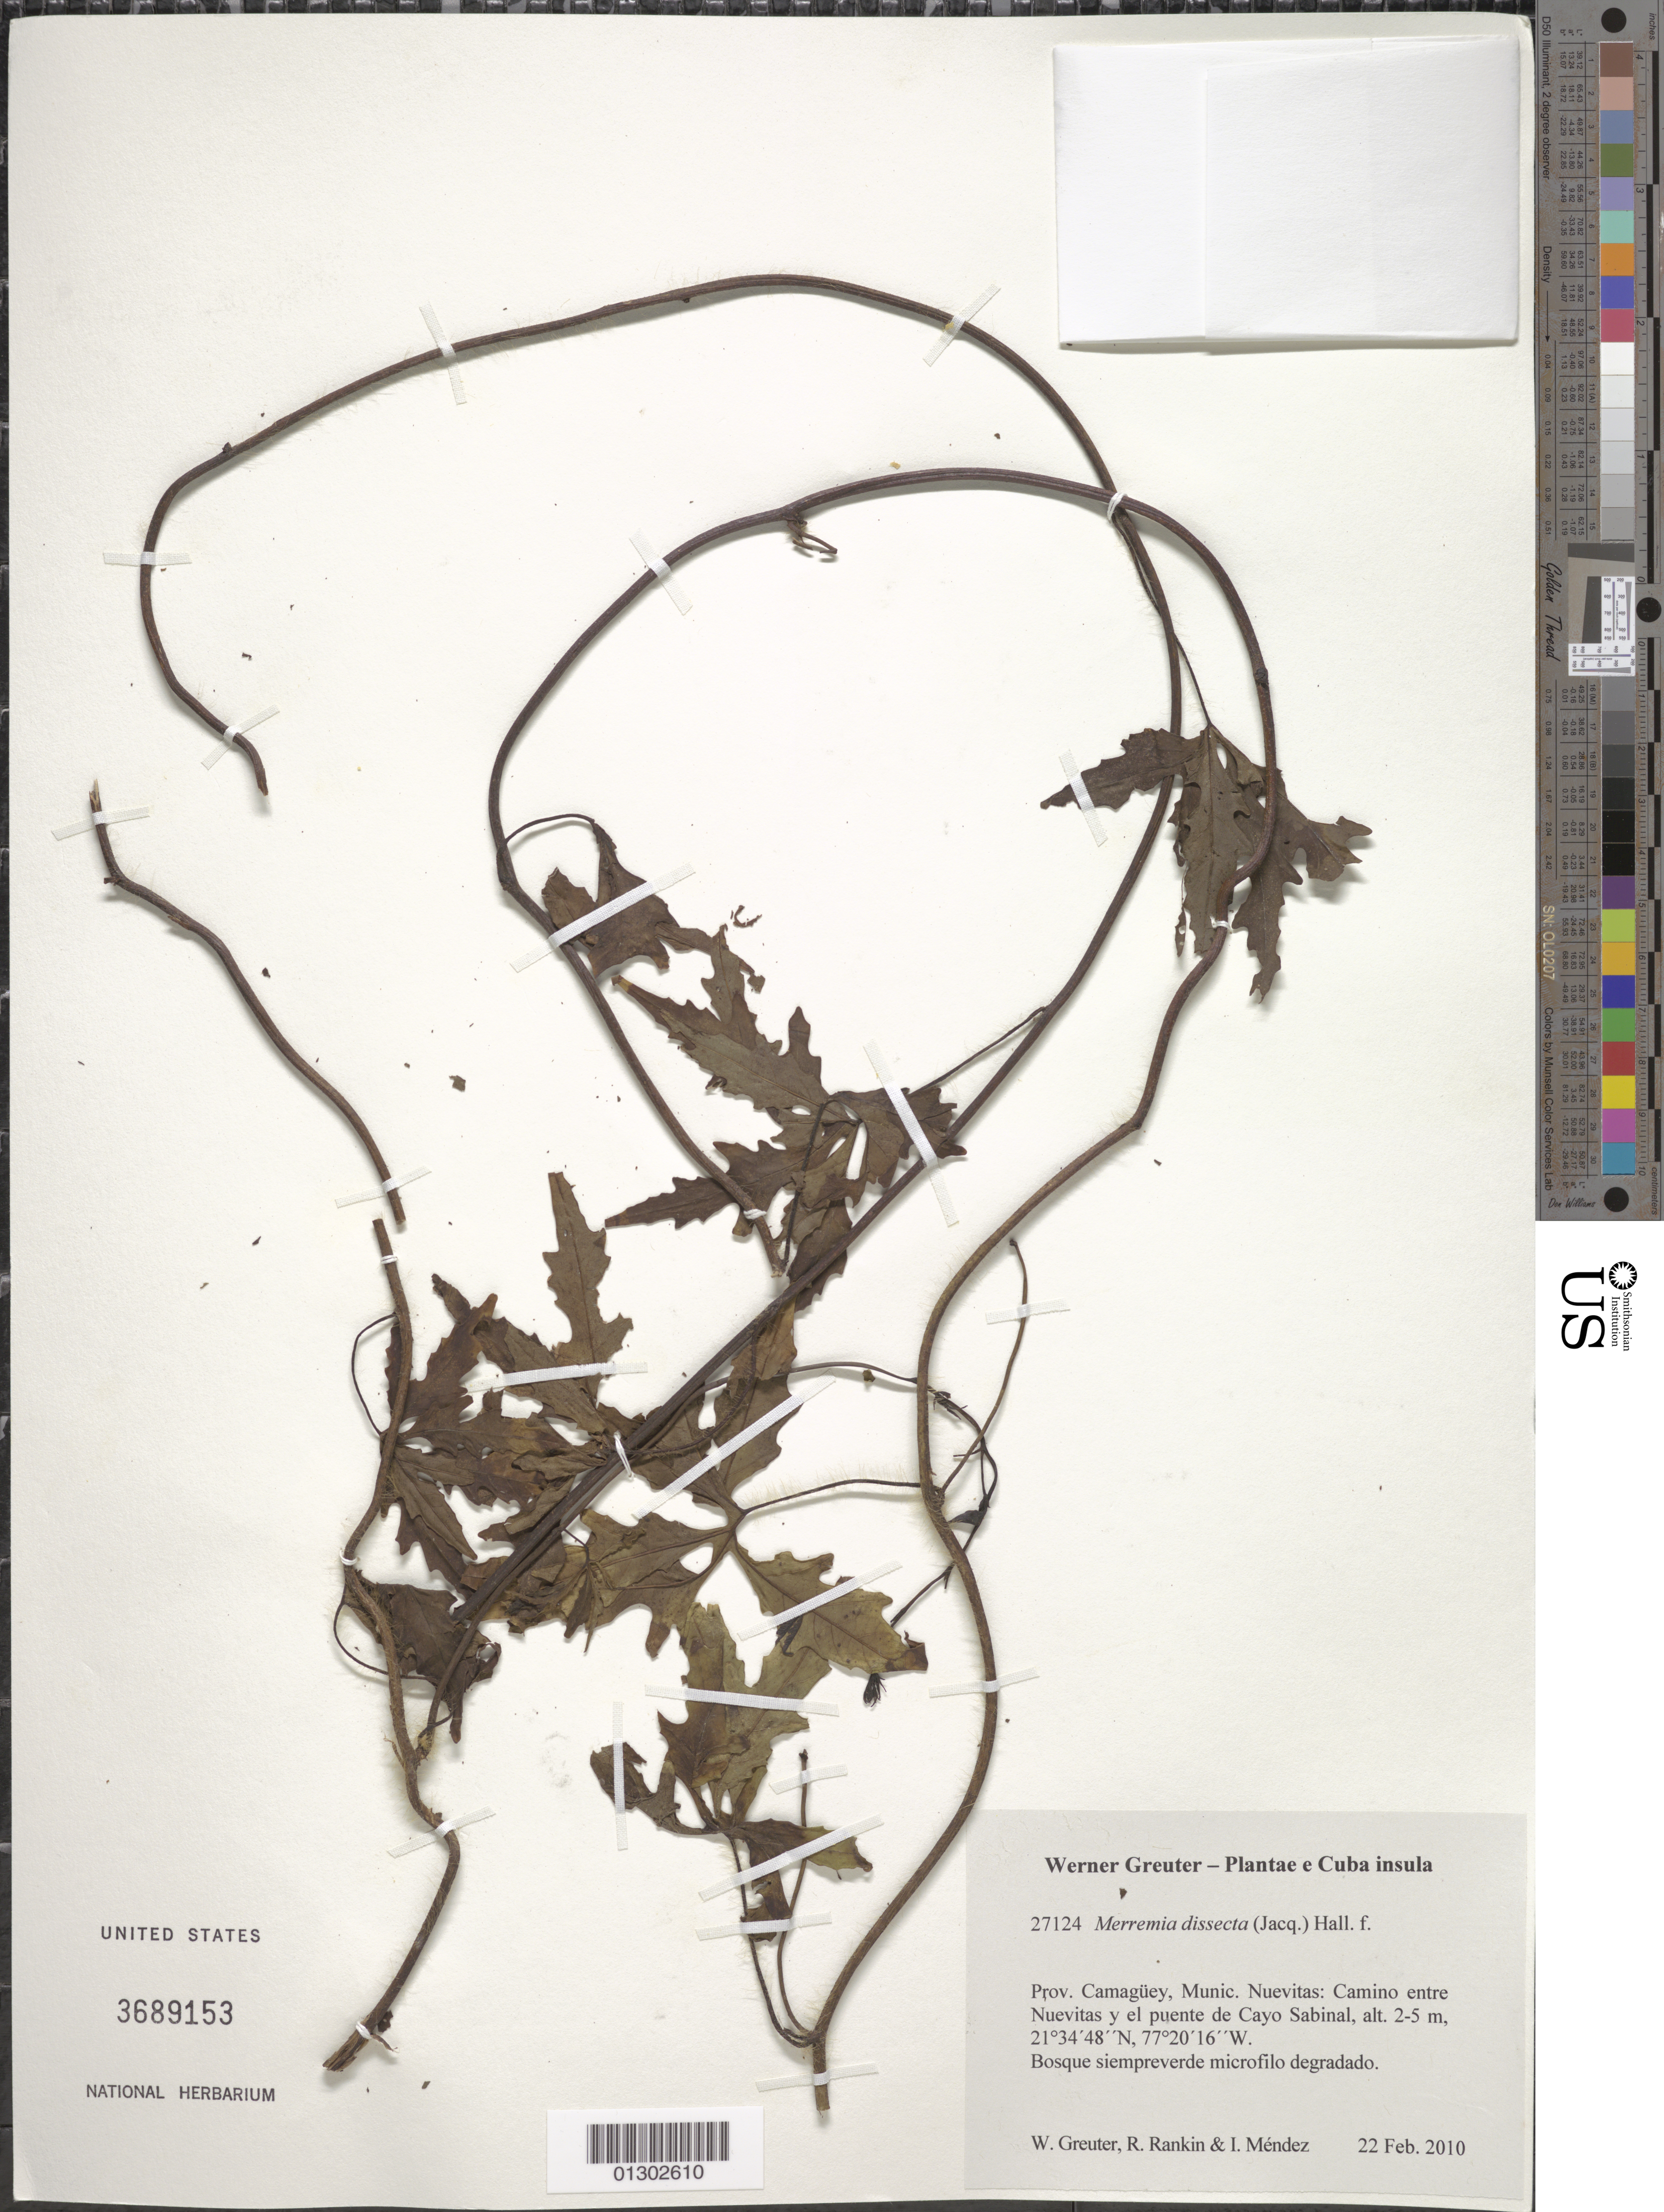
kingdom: Plantae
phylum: Tracheophyta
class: Magnoliopsida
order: Solanales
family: Convolvulaceae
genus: Distimake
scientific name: Distimake dissectus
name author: (Jacq.) A. R. Simões & Staples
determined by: Strong, Mark T., (BOT), Smithsonian Institution - National Museum of Natural History (UNITED STATES)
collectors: W. R. Greuter, R. Rankin Rodriguez & I. Méndez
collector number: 27124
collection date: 2010-02-22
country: Cuba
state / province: Camagüey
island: Cuba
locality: Munic. Nuevitas: Camino entre Nuevitas y el puente de Cayo Sabinal.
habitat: Bosque siempreverde microfilo degradado.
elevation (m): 2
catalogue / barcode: US 3689153